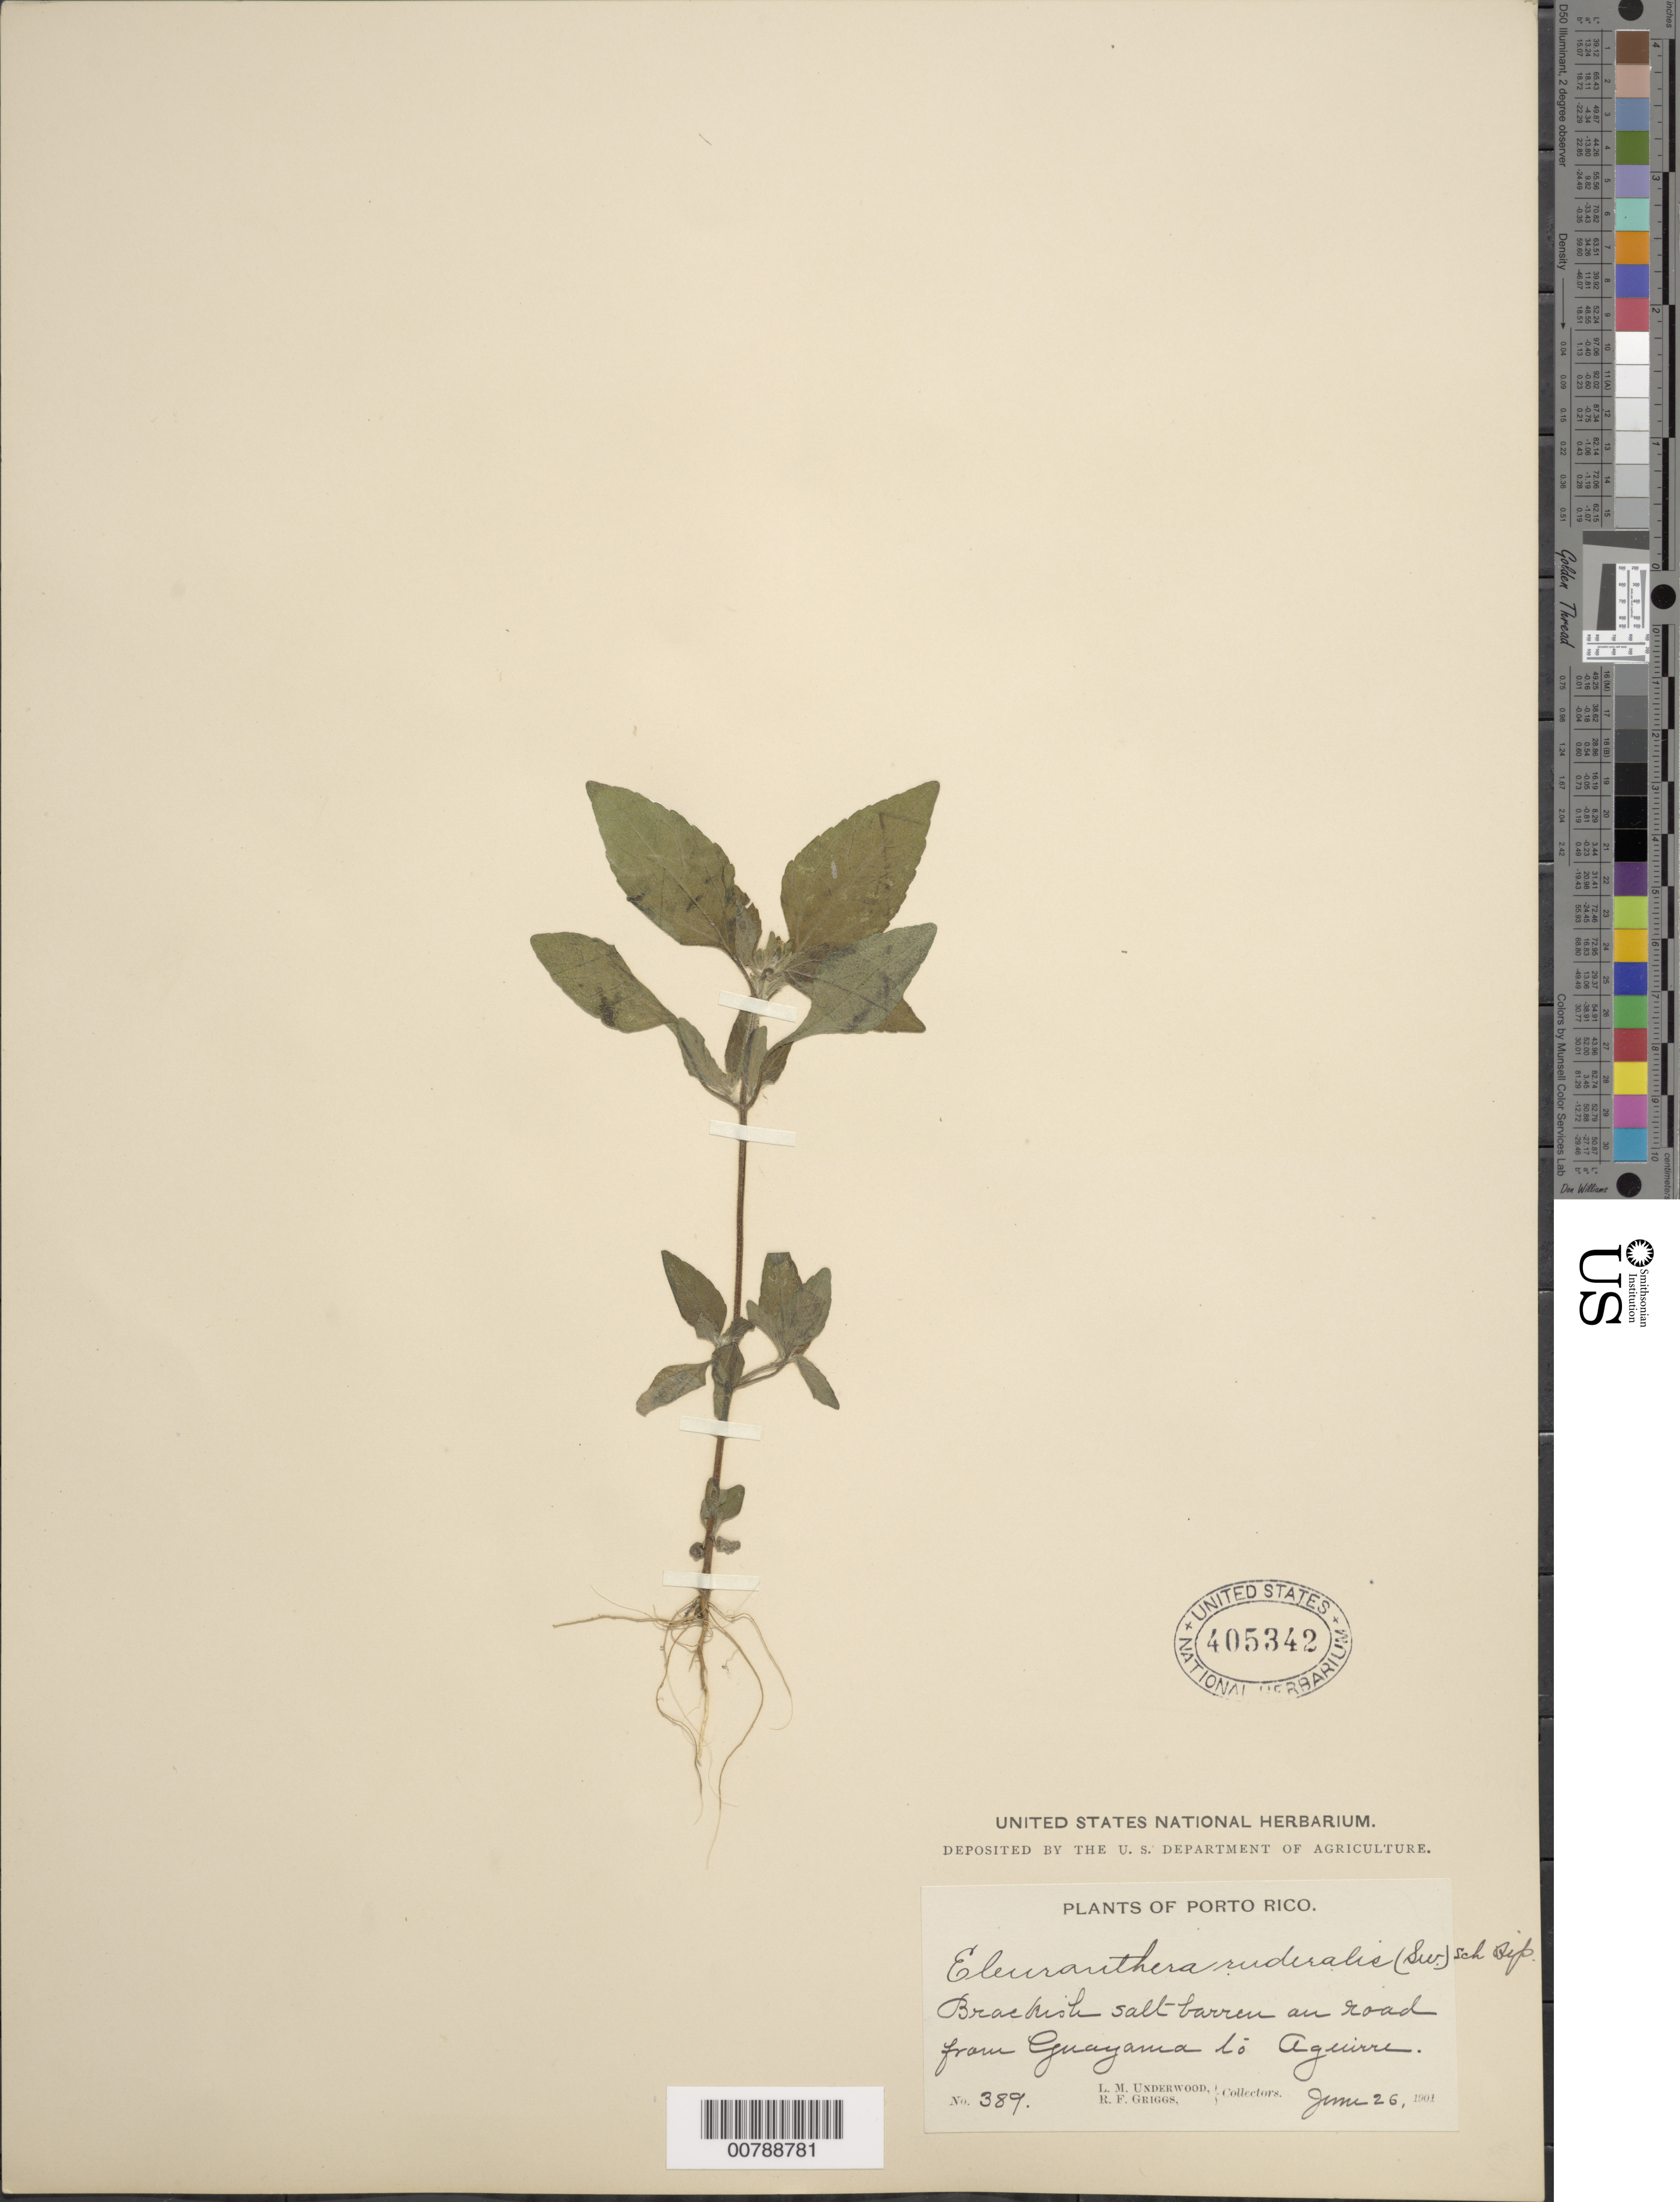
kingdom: Plantae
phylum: Tracheophyta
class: Magnoliopsida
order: Asterales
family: Asteraceae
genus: Eleutheranthera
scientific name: Eleutheranthera ruderalis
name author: (Sw.) Sch. Bip.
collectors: L. M. Underwood & R. F. Griggs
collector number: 389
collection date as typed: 26 Jun 1901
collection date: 1901-06-26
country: Puerto Rico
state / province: Guayama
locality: Brackish salt-barren on road from Guayama to Aguirre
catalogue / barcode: US 405342